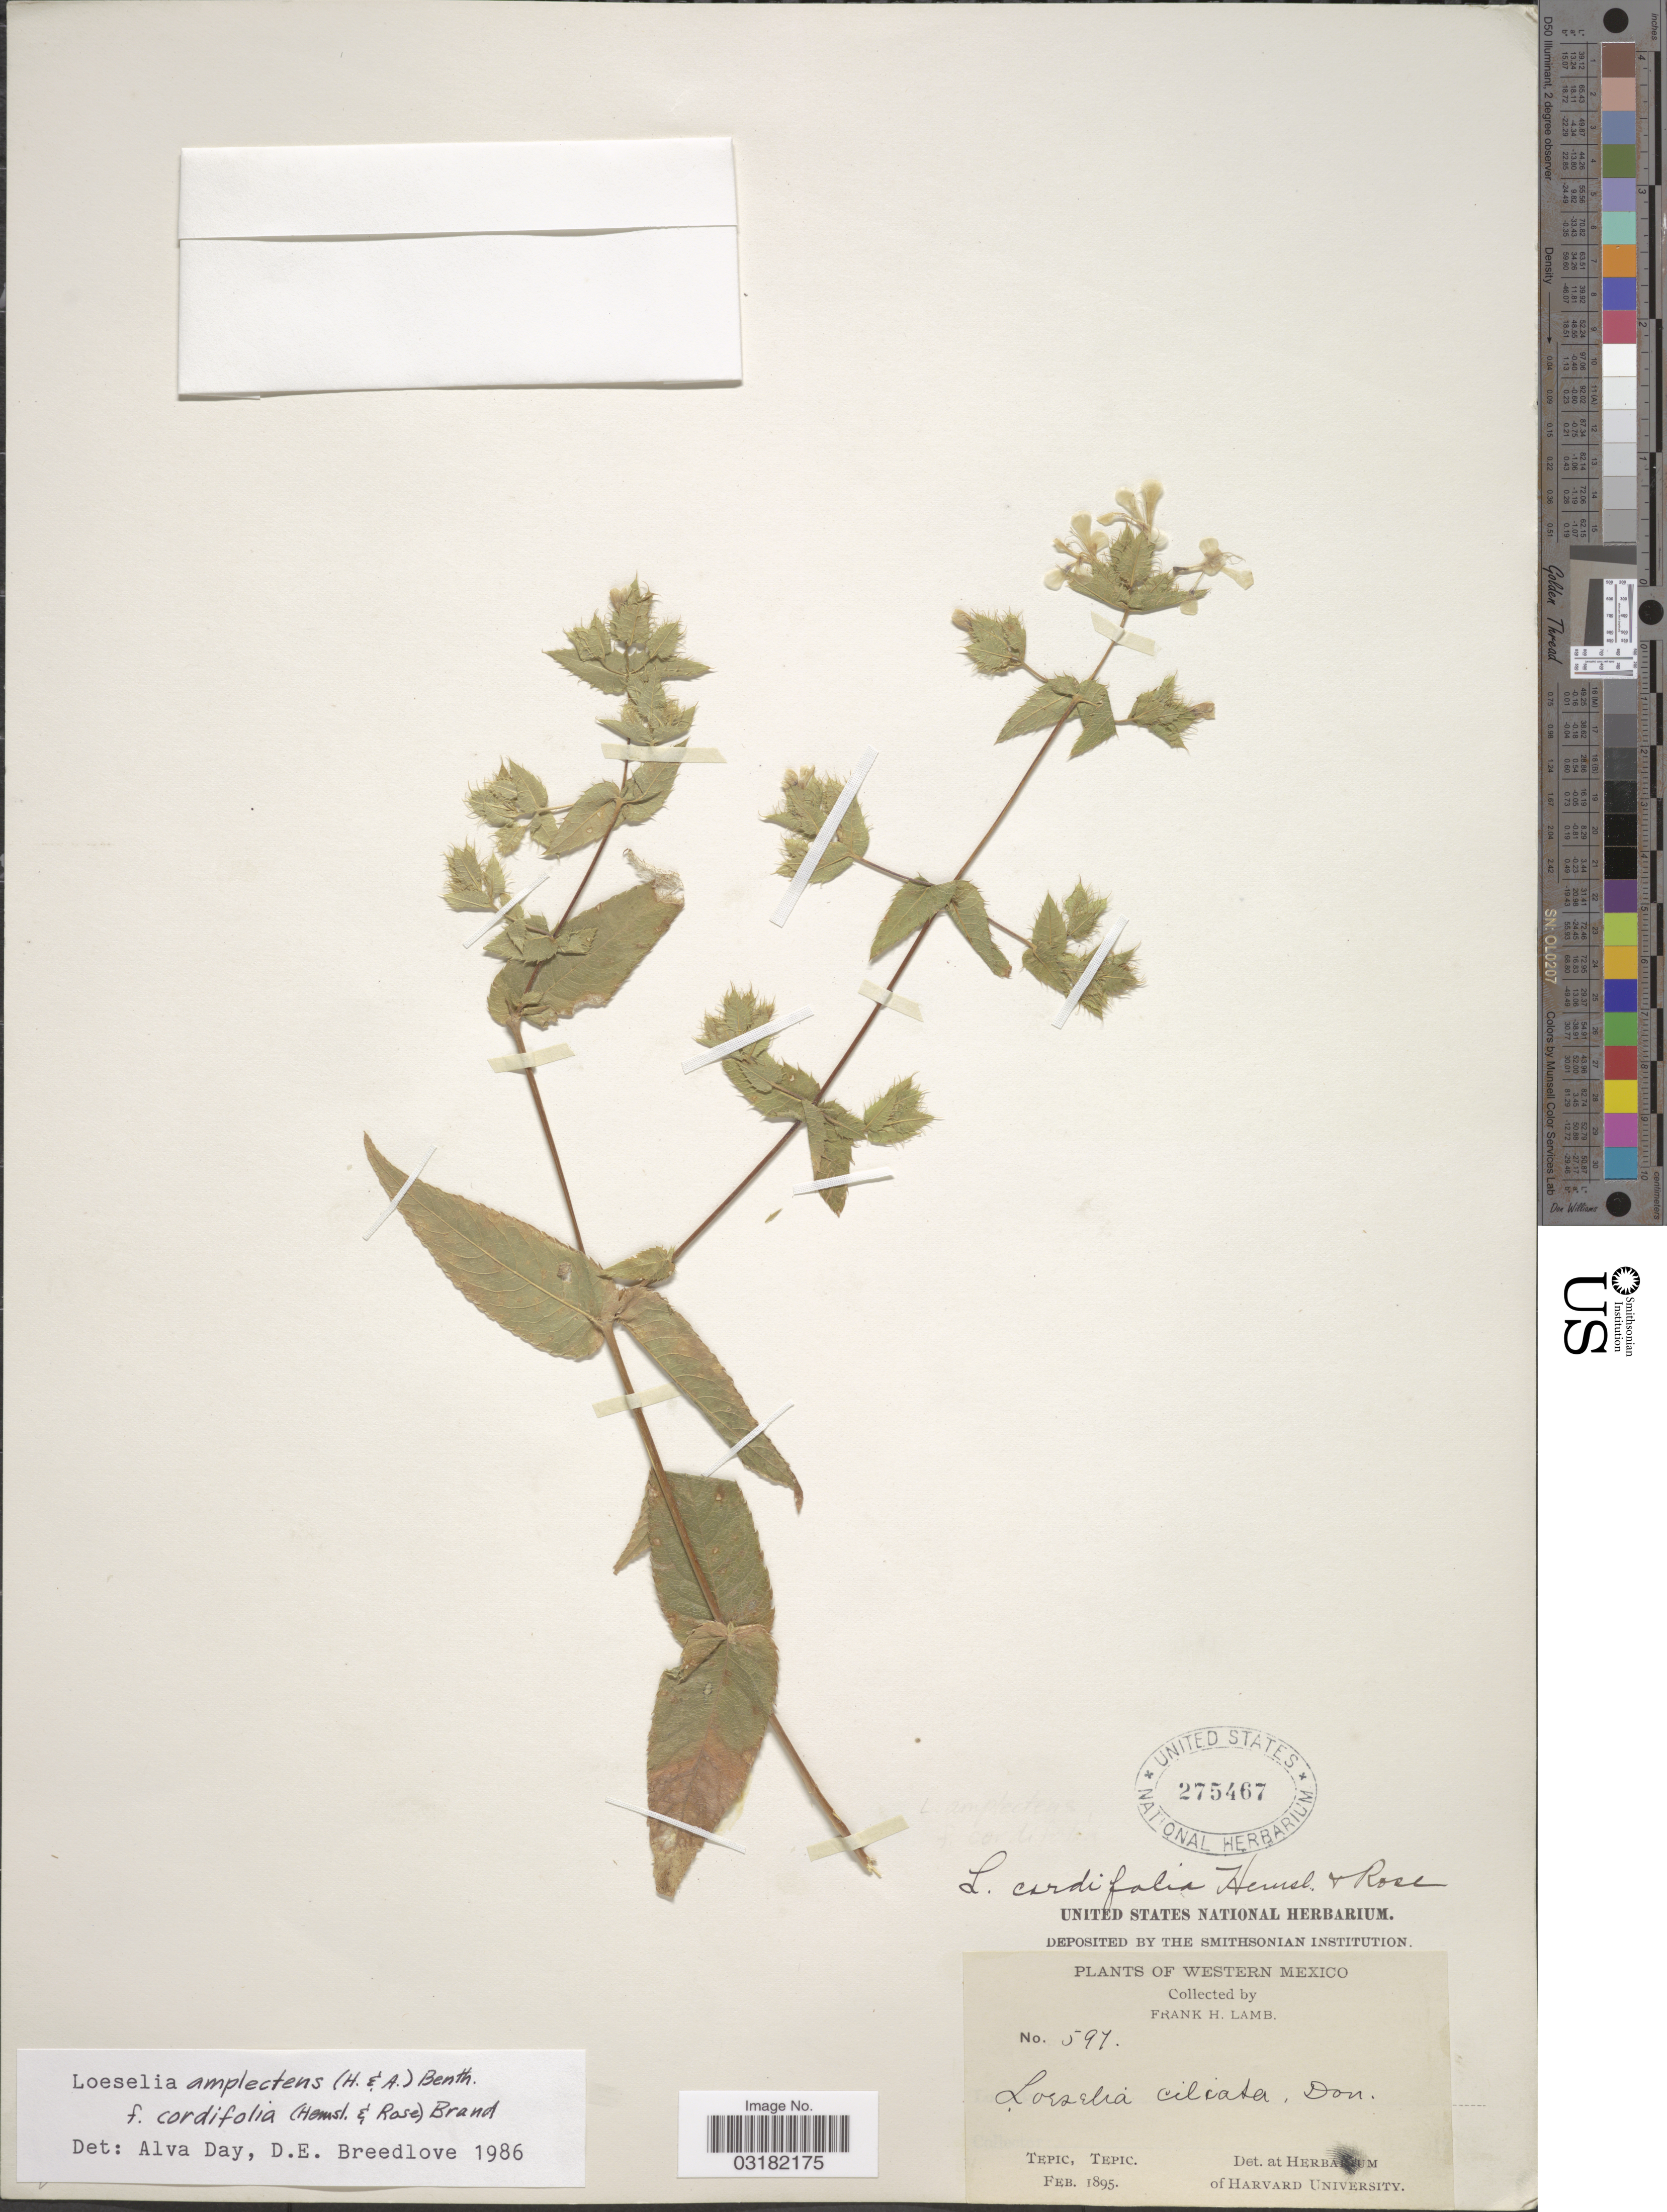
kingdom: Plantae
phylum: Tracheophyta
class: Magnoliopsida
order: Ericales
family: Polemoniaceae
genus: Loeselia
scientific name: Loeselia amplectens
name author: (Hook. & Arn.) Benth. ex DC.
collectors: F. H. Lamb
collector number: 597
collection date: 1895-02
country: Mexico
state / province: Nayarit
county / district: Tepic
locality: Tepic Mun., Tepic Territory [now Nayarit].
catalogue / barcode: US 275467